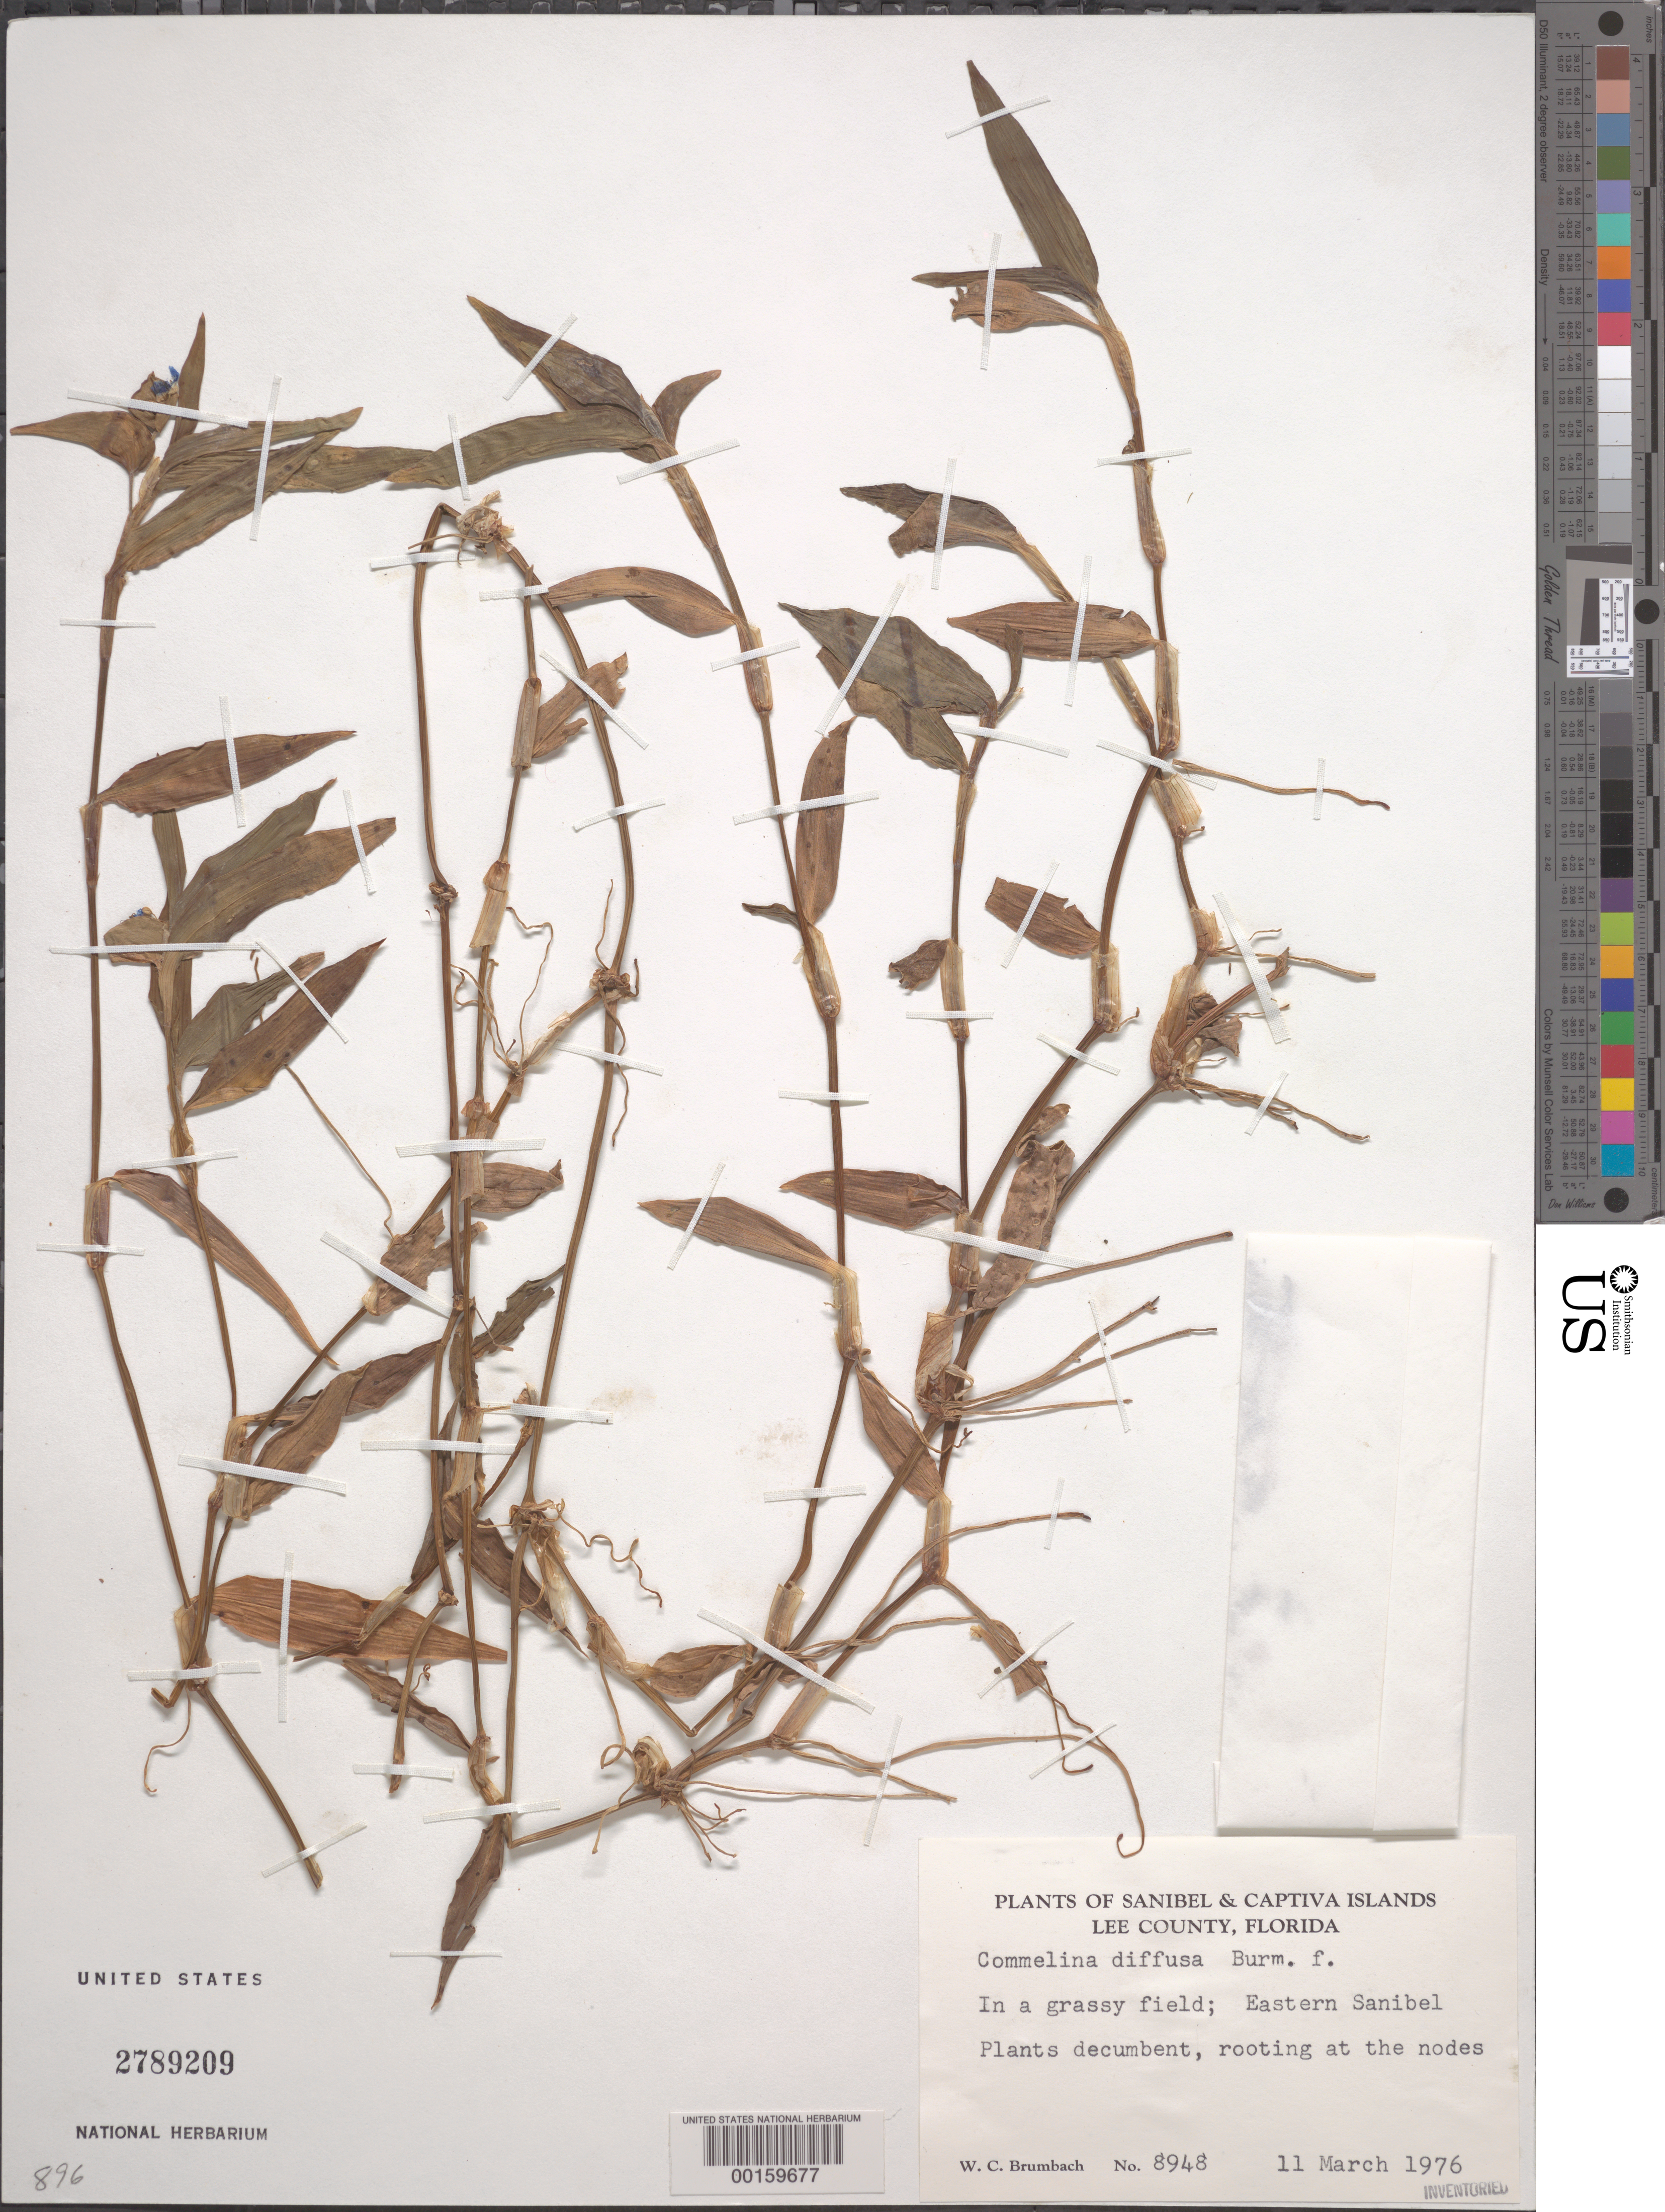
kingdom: Plantae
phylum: Tracheophyta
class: Liliopsida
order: Commelinales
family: Commelinaceae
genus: Commelina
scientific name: Commelina diffusa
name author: Burm. f.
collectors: W. C. Brumbach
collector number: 8948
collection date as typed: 11 Mar 1976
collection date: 1976-03-11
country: United States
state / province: Florida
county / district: Lee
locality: Eastern sanibel island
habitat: In a grassy field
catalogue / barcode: US 2789209